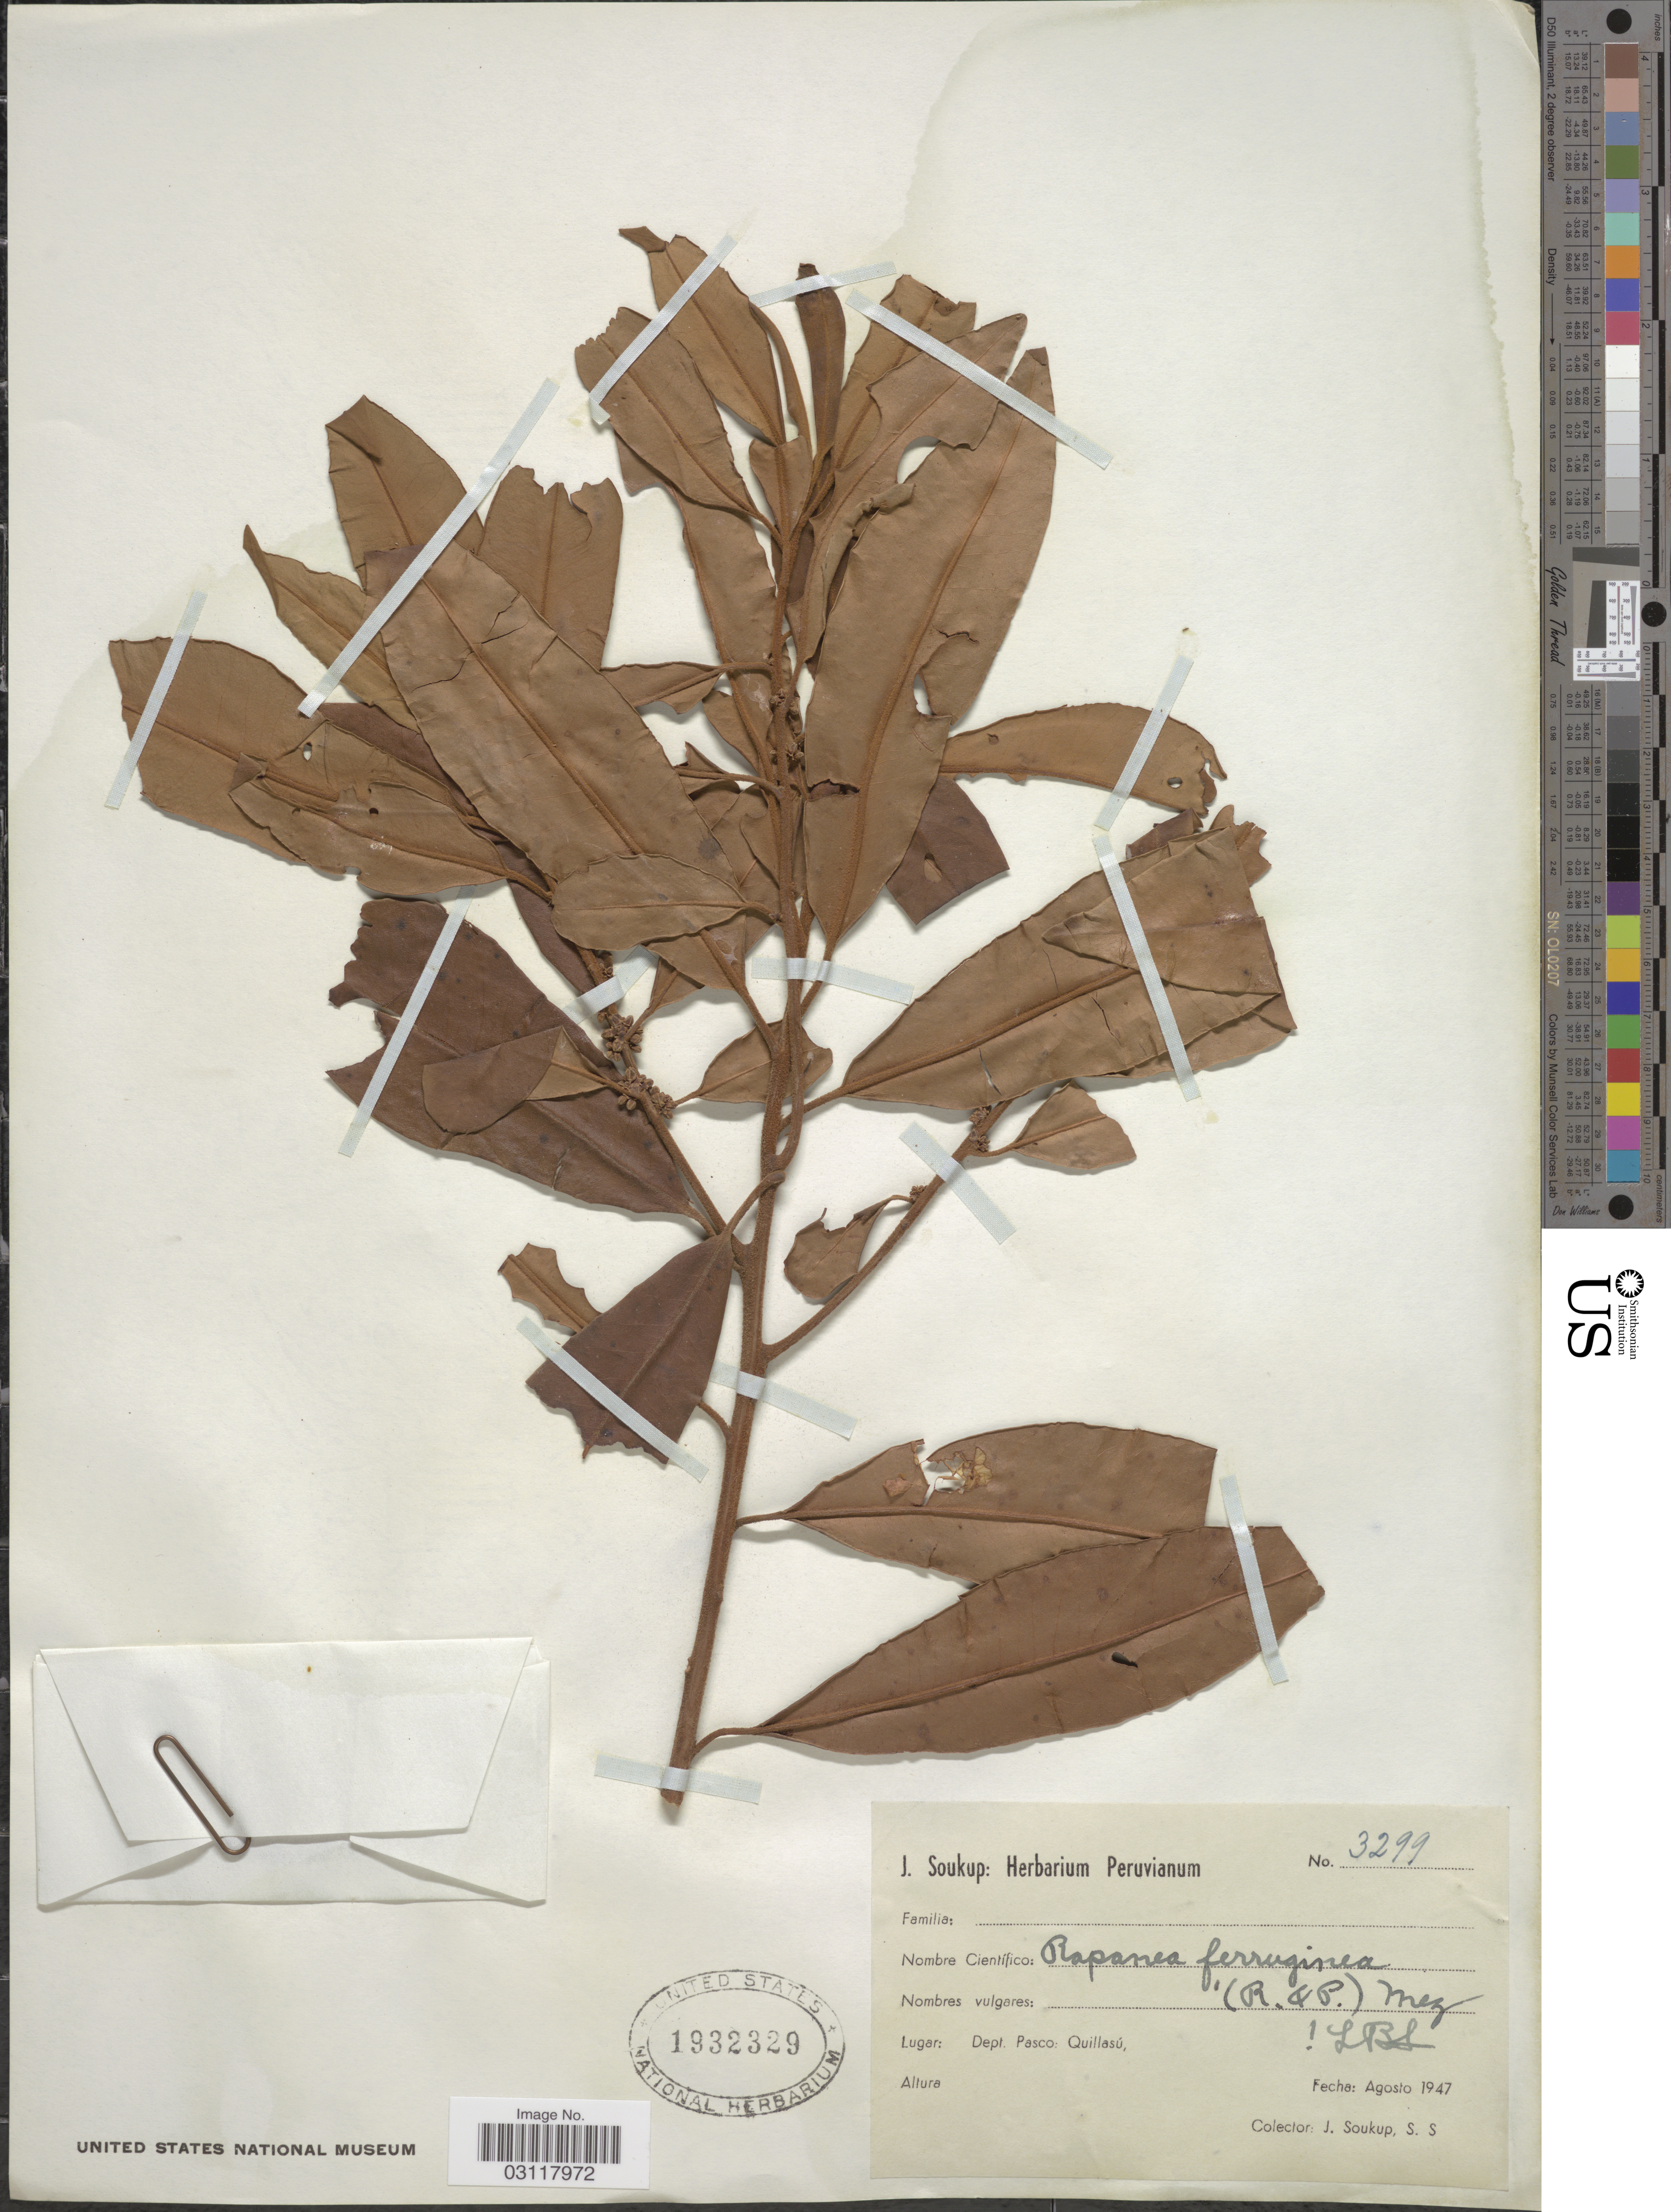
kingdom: Plantae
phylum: Tracheophyta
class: Magnoliopsida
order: Ericales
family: Primulaceae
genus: Rapanea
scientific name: Rapanea ferruginea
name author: (Ruiz & Pav.) Mez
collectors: J. Soukup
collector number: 3299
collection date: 1947-08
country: Peru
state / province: Pasco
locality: Dept. Pasco: Quillasú.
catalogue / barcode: US 1932329